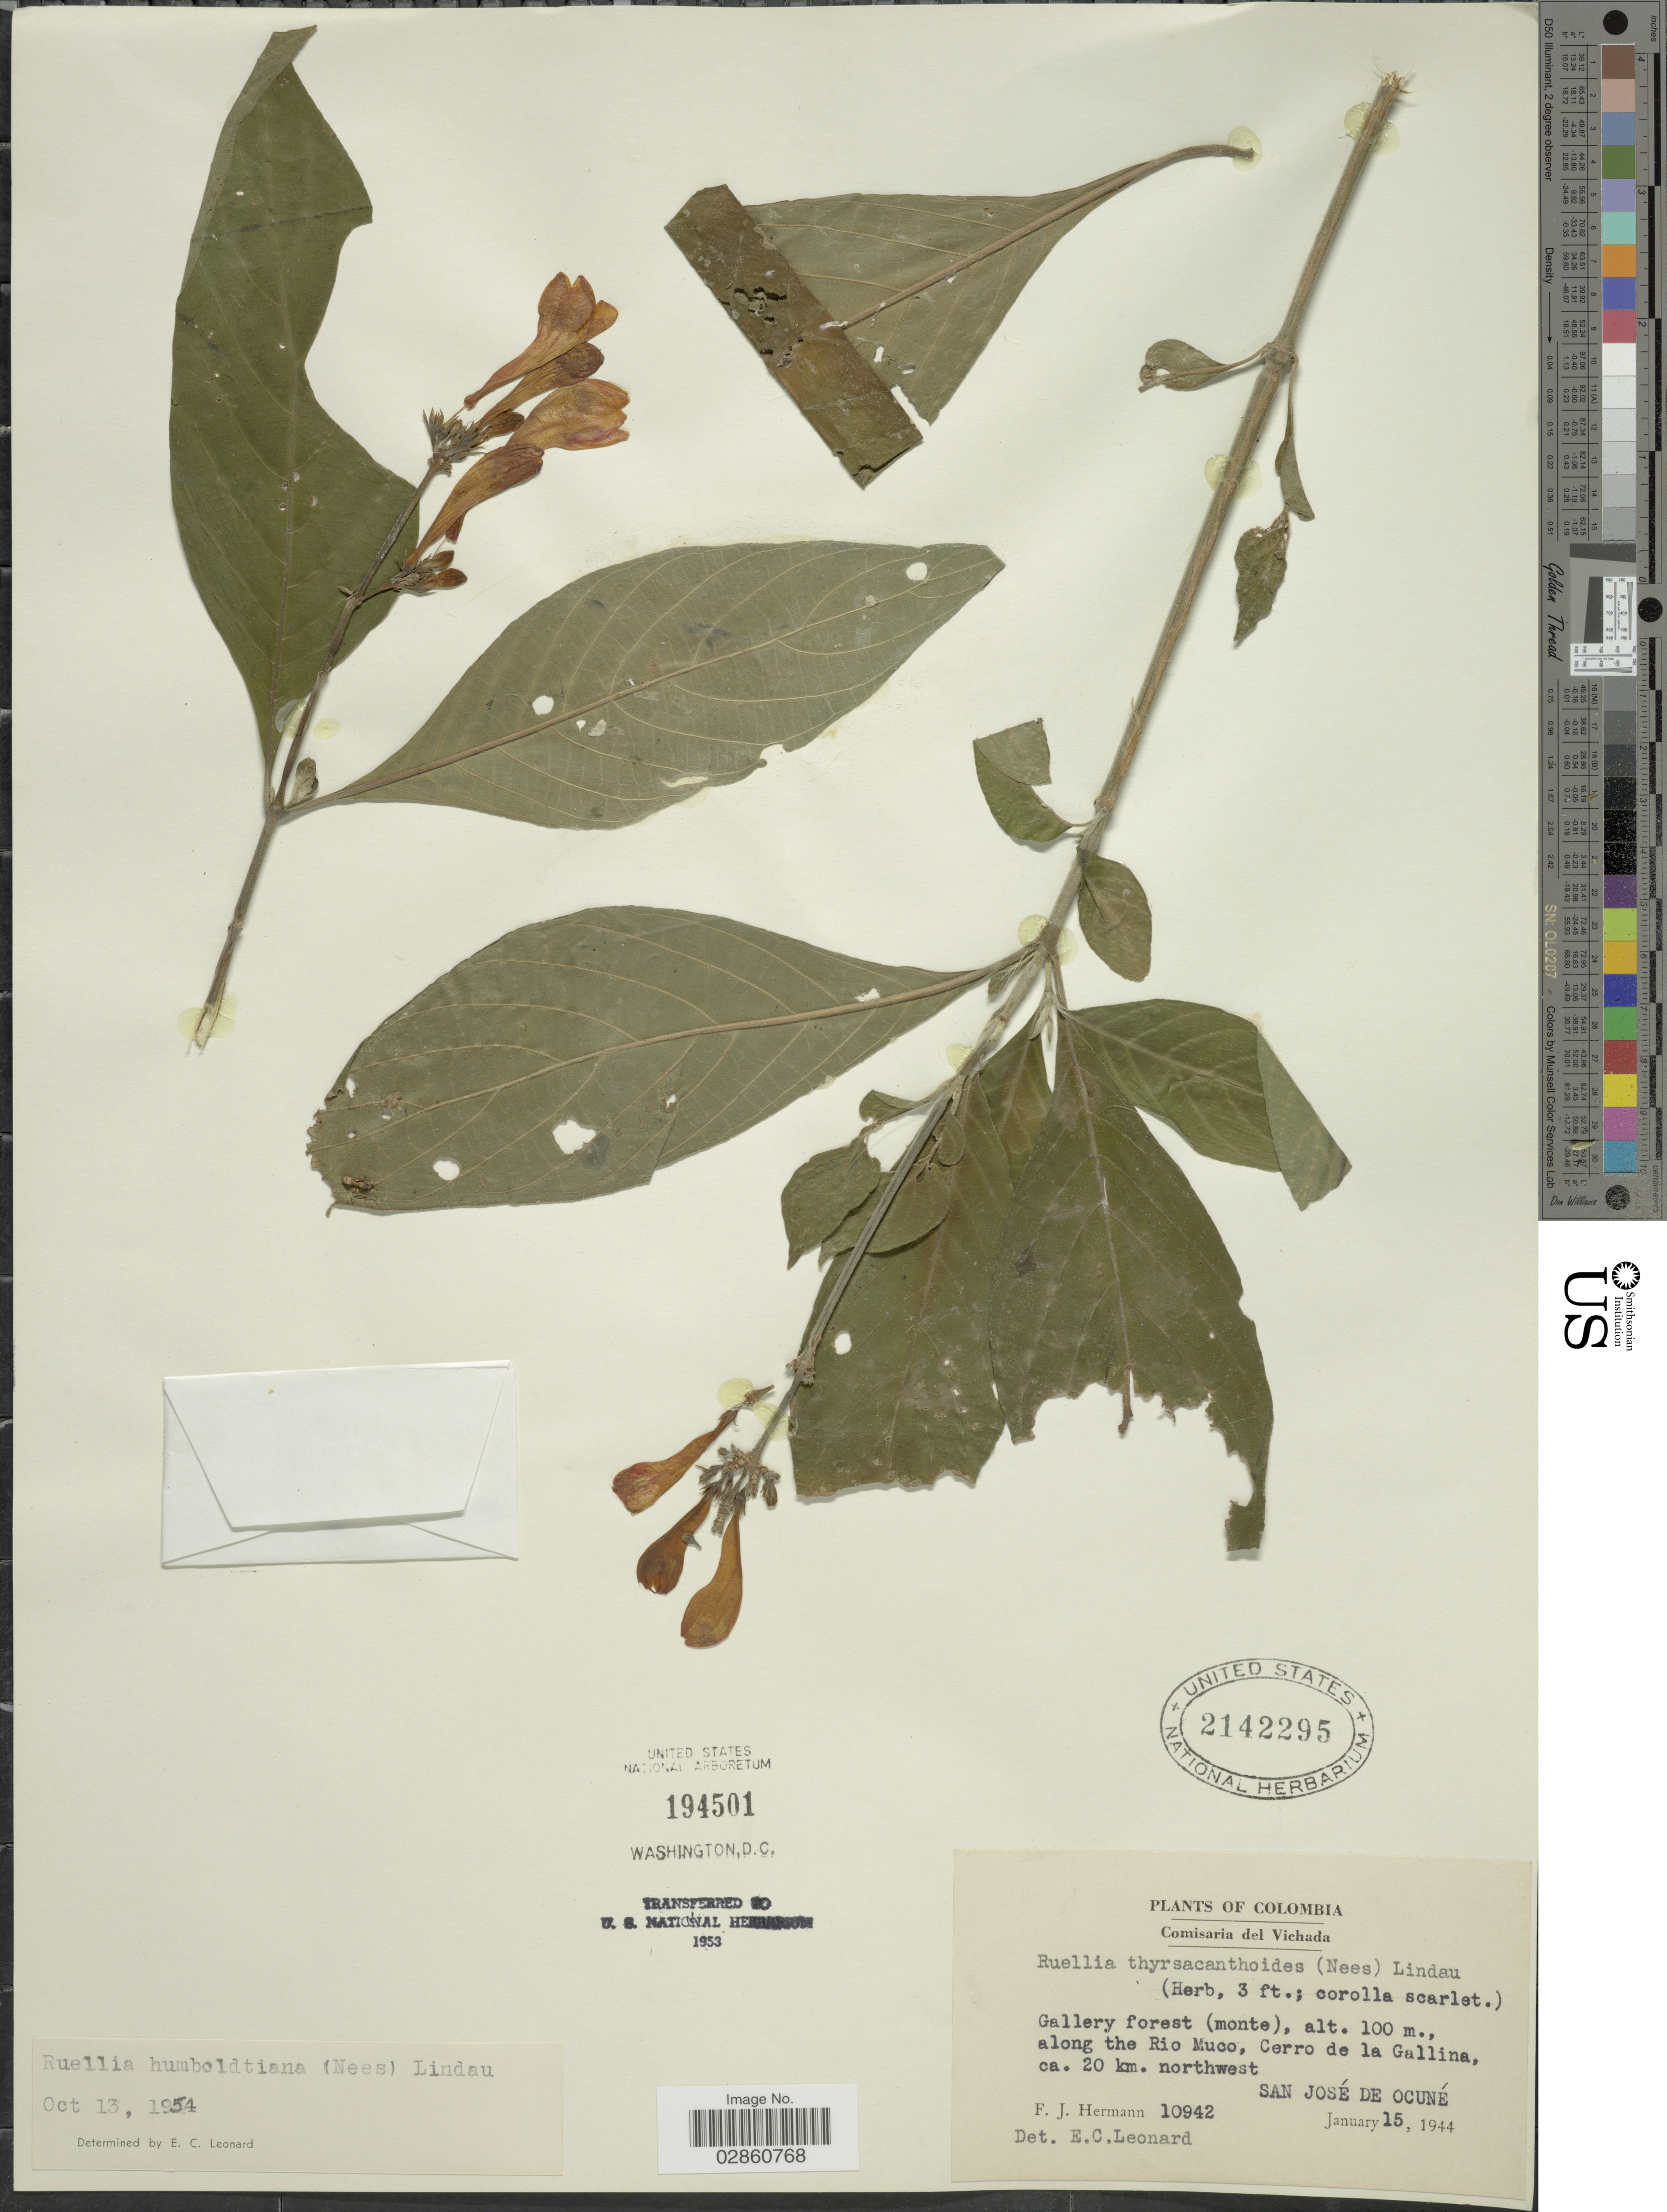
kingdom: Plantae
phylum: Tracheophyta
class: Magnoliopsida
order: Lamiales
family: Acanthaceae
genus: Ruellia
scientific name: Ruellia humboldtiana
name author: (Nees) Lindau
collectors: F. J. Hermann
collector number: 10942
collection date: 1944-01-15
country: Colombia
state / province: Vichada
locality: Comisaria del Vichada. Gallery forest (monte), along the Rio Muco, Cerro de la Gallina, ca. 20 km. northwest, San José de Ocuné.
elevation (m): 100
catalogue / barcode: US 2142295